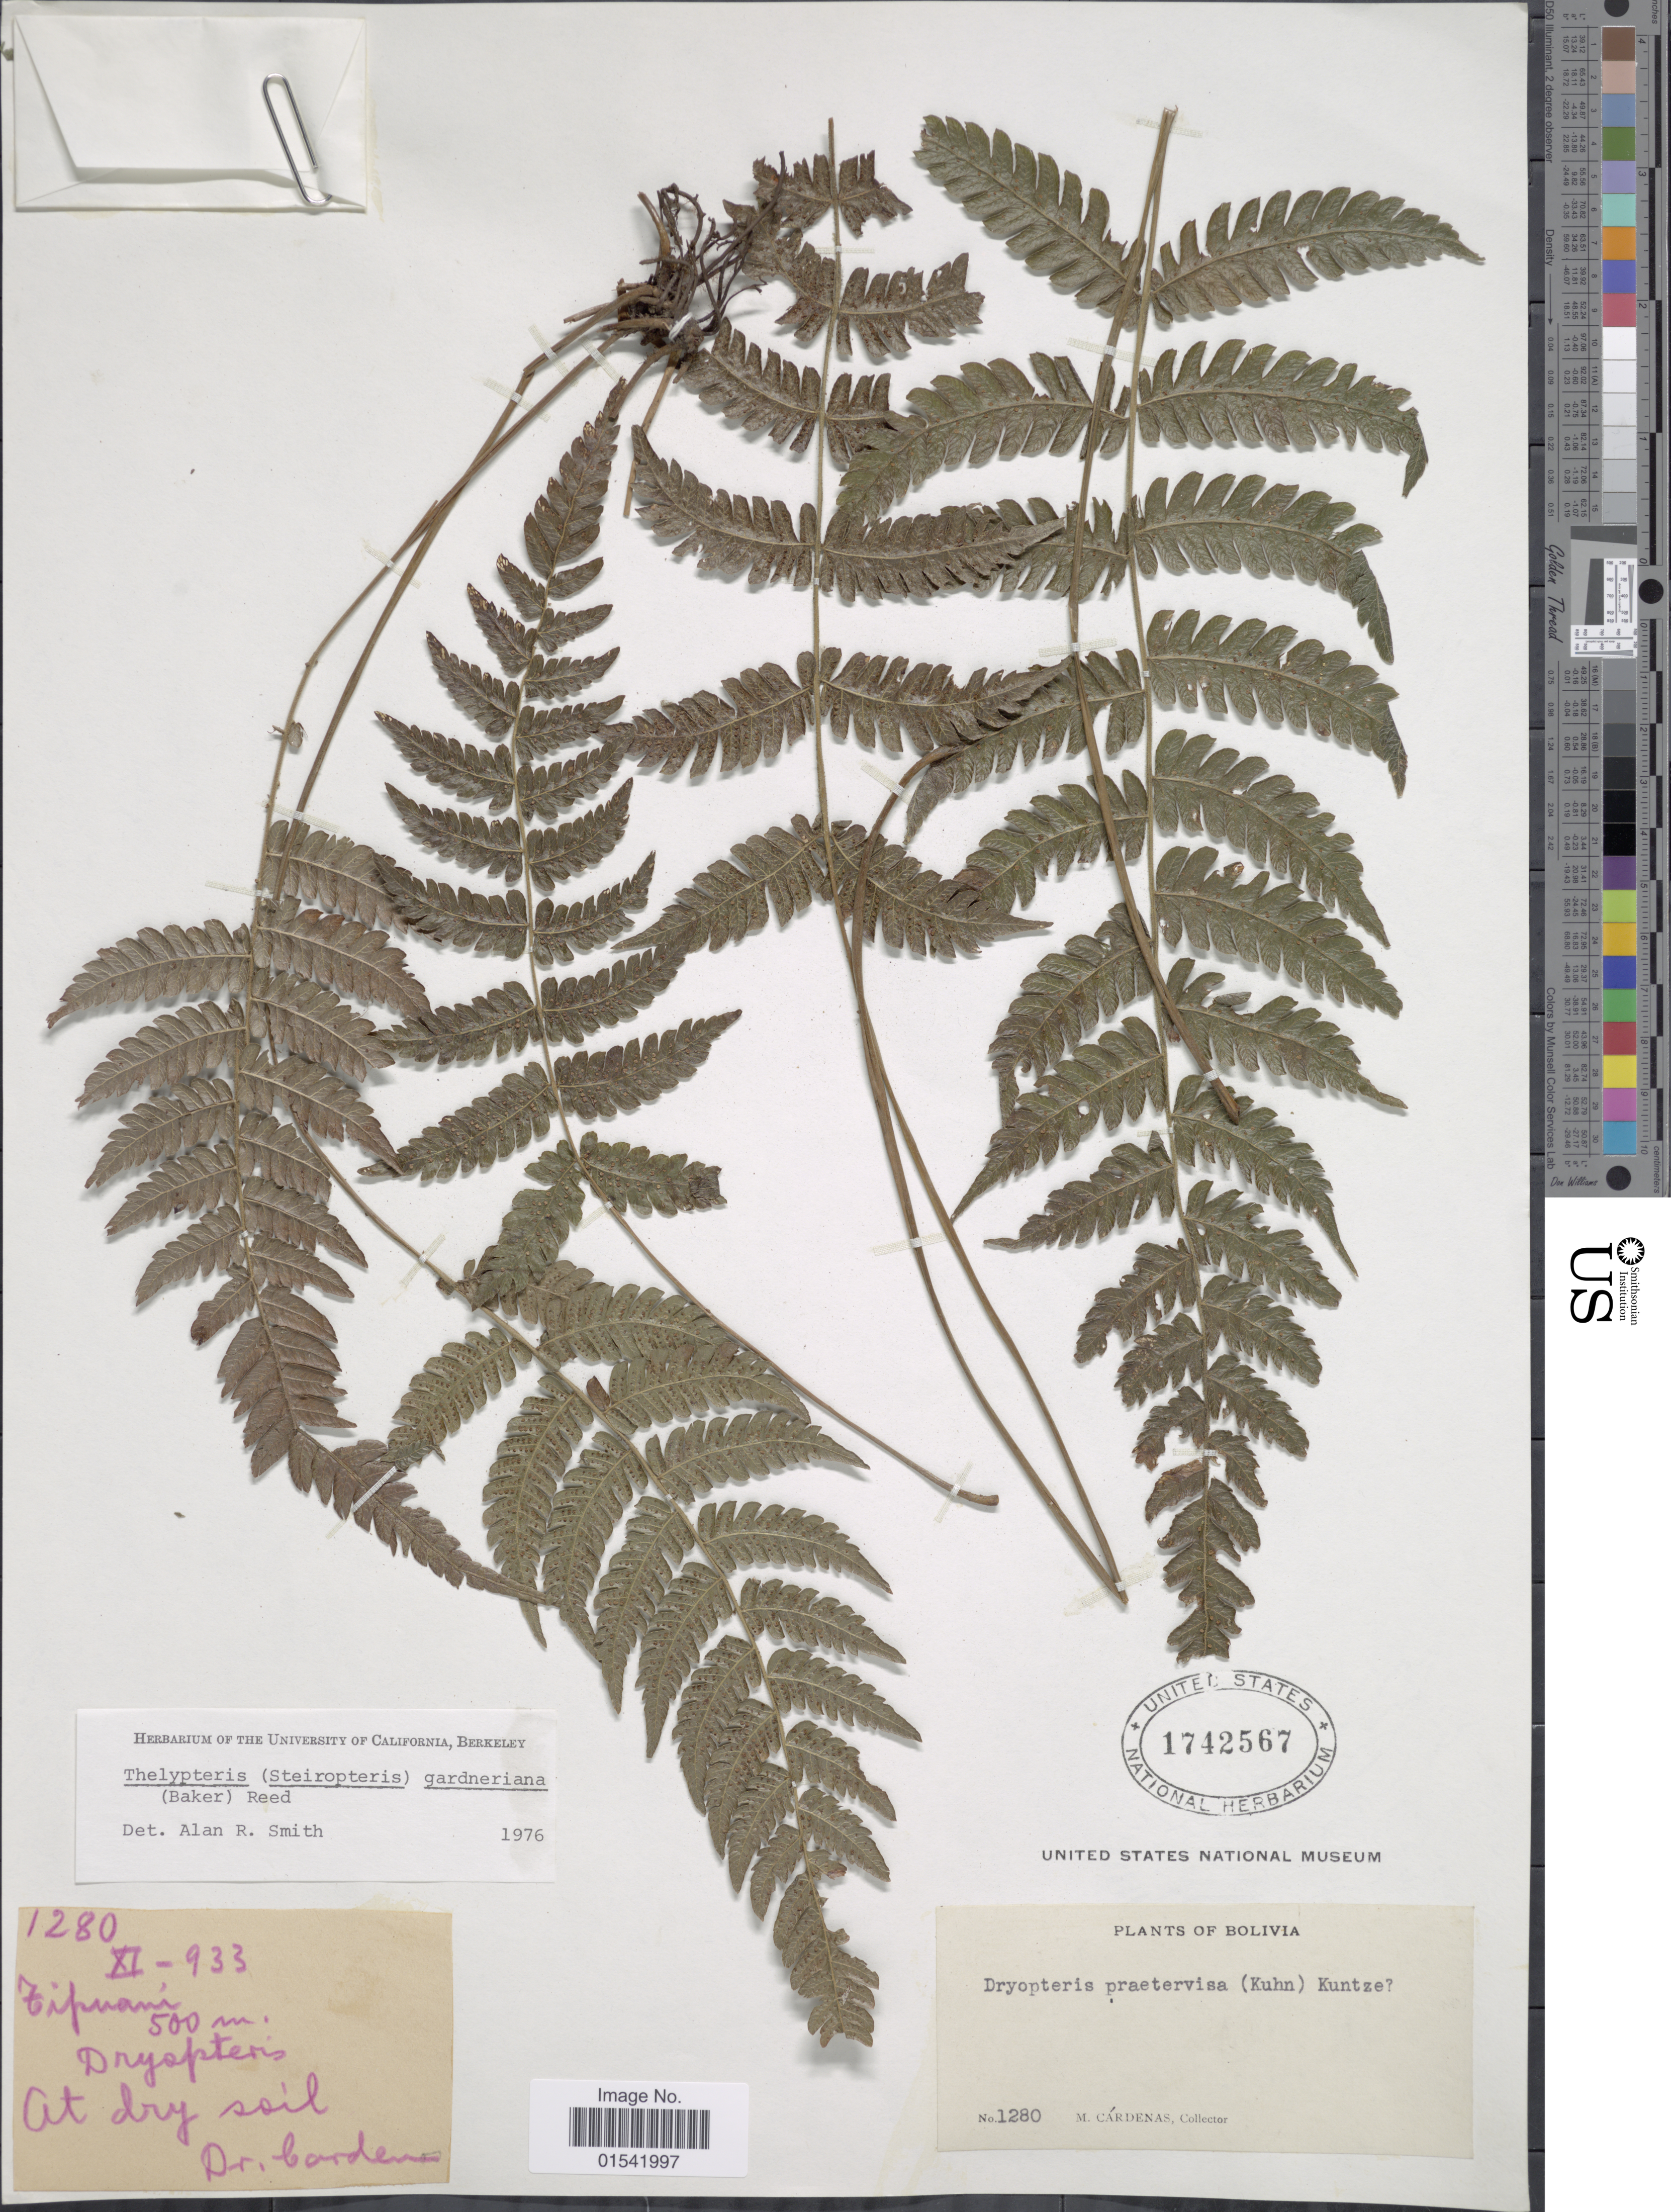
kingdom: Plantae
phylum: Tracheophyta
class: Polypodiopsida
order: Polypodiales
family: Thelypteridaceae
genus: Steiropteris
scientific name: Steiropteris gardneriana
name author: (Baker) Pic. Serm.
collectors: M. Cárdenas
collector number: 1280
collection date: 1933-11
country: Bolivia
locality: Tipuani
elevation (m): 500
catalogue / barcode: US 1742567